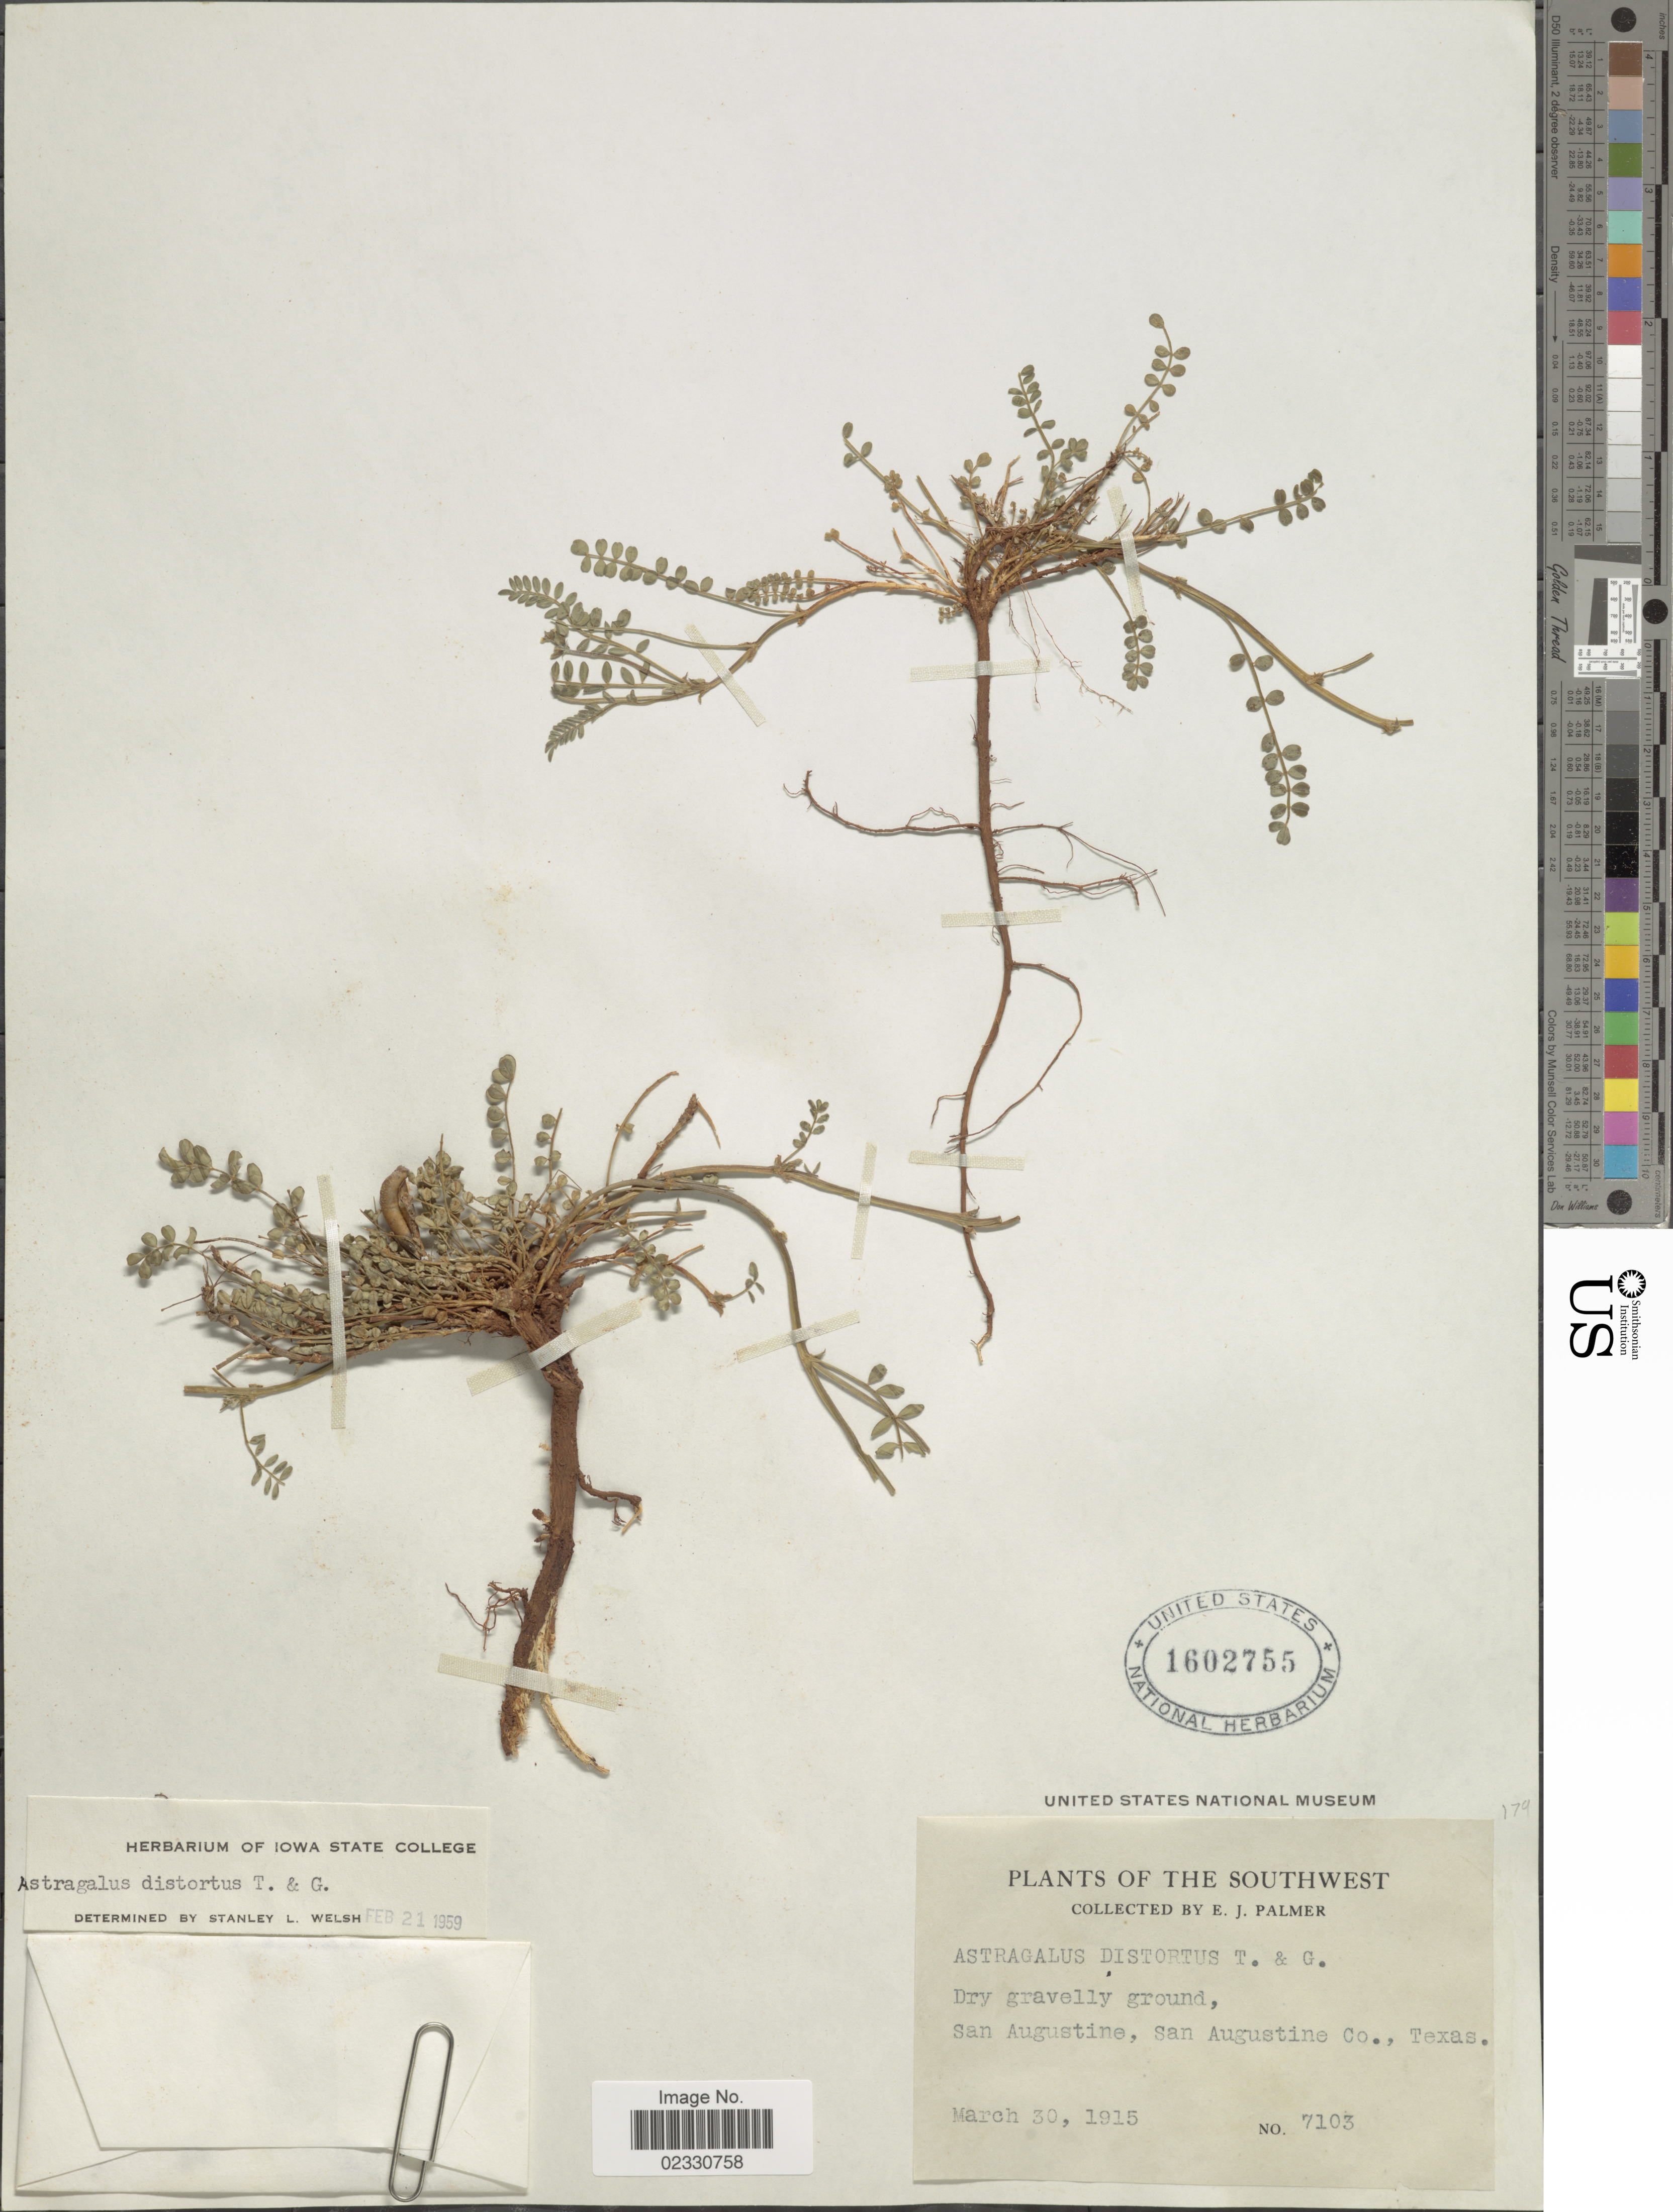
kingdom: Plantae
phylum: Tracheophyta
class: Magnoliopsida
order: Fabales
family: Fabaceae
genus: Astragalus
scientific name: Astragalus distortus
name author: Torr. & A. Gray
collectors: E. J. Palmer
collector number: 7103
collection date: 1915-03-30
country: United States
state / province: Texas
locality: The Southwest, San Augustine, San Augustine Co.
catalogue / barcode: US 1602755